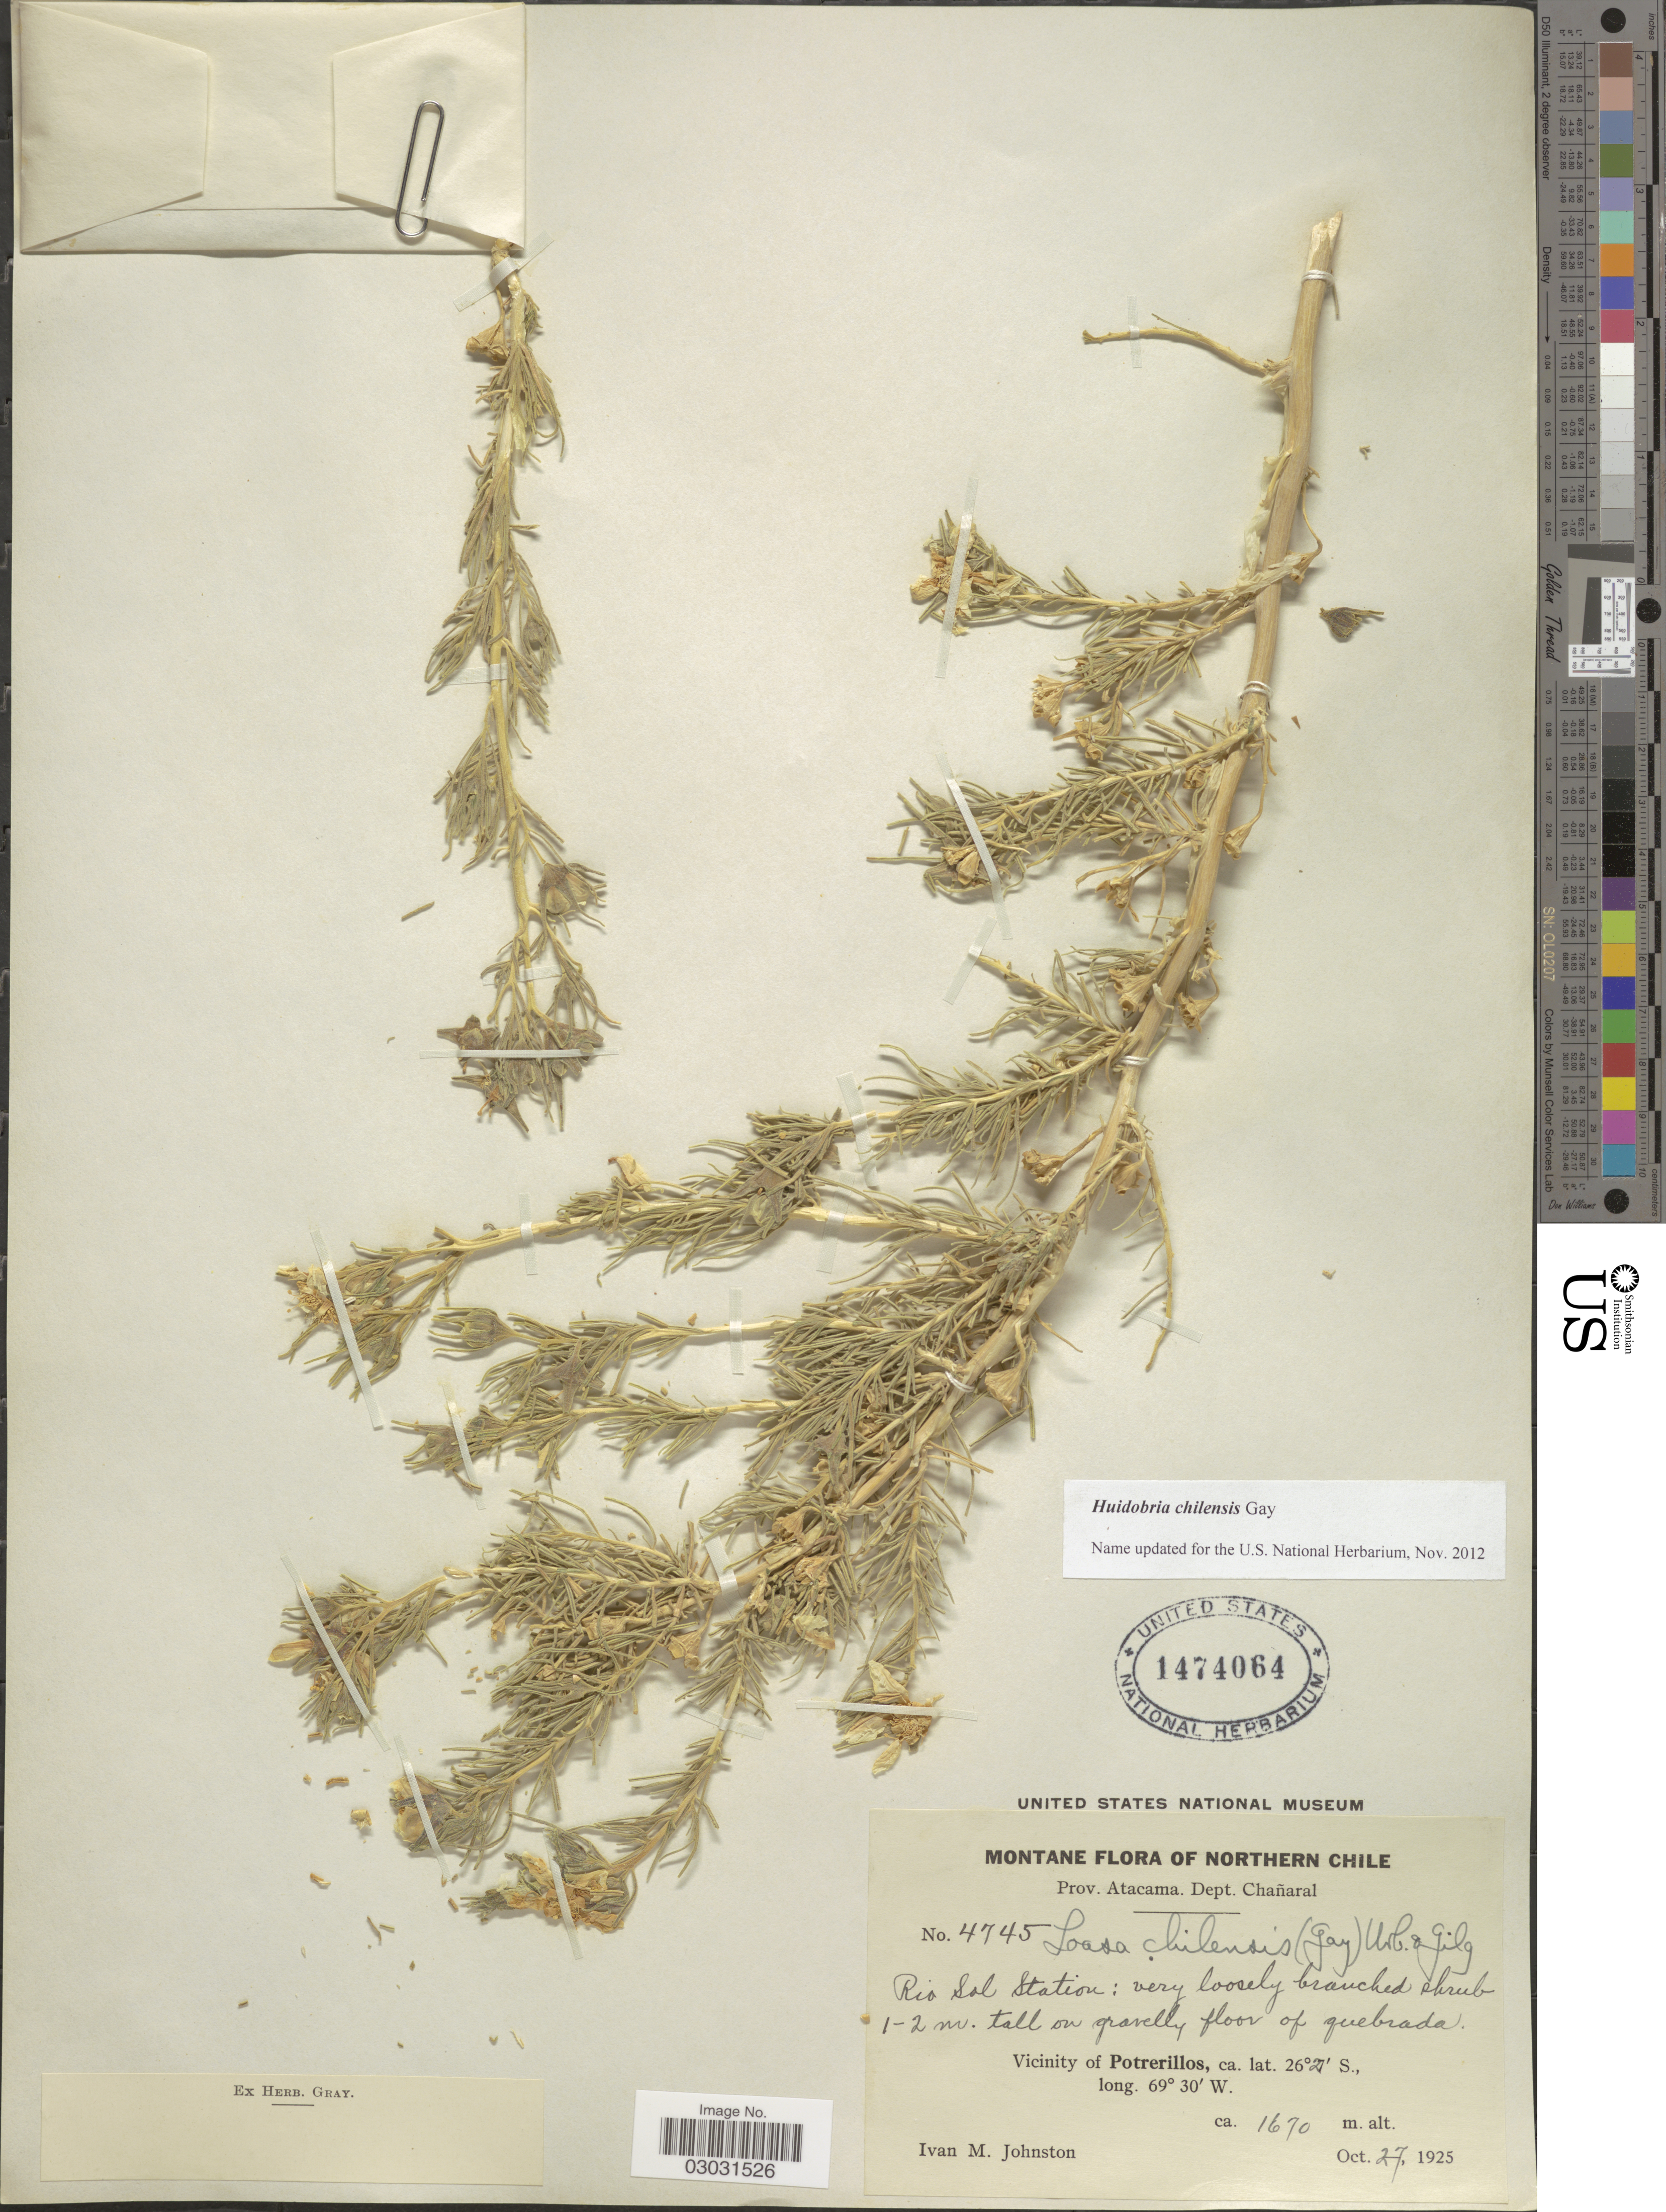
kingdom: Plantae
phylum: Tracheophyta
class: Magnoliopsida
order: Cornales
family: Loasaceae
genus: Huidobria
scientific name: Huidobria chilensis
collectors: I.M. Johnston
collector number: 4745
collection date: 1925-10-27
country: Chile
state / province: Atacama (III)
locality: Northern Chile. Dept. Chañaral. Vicinity of Potrerillos.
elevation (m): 1670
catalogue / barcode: US 1474064